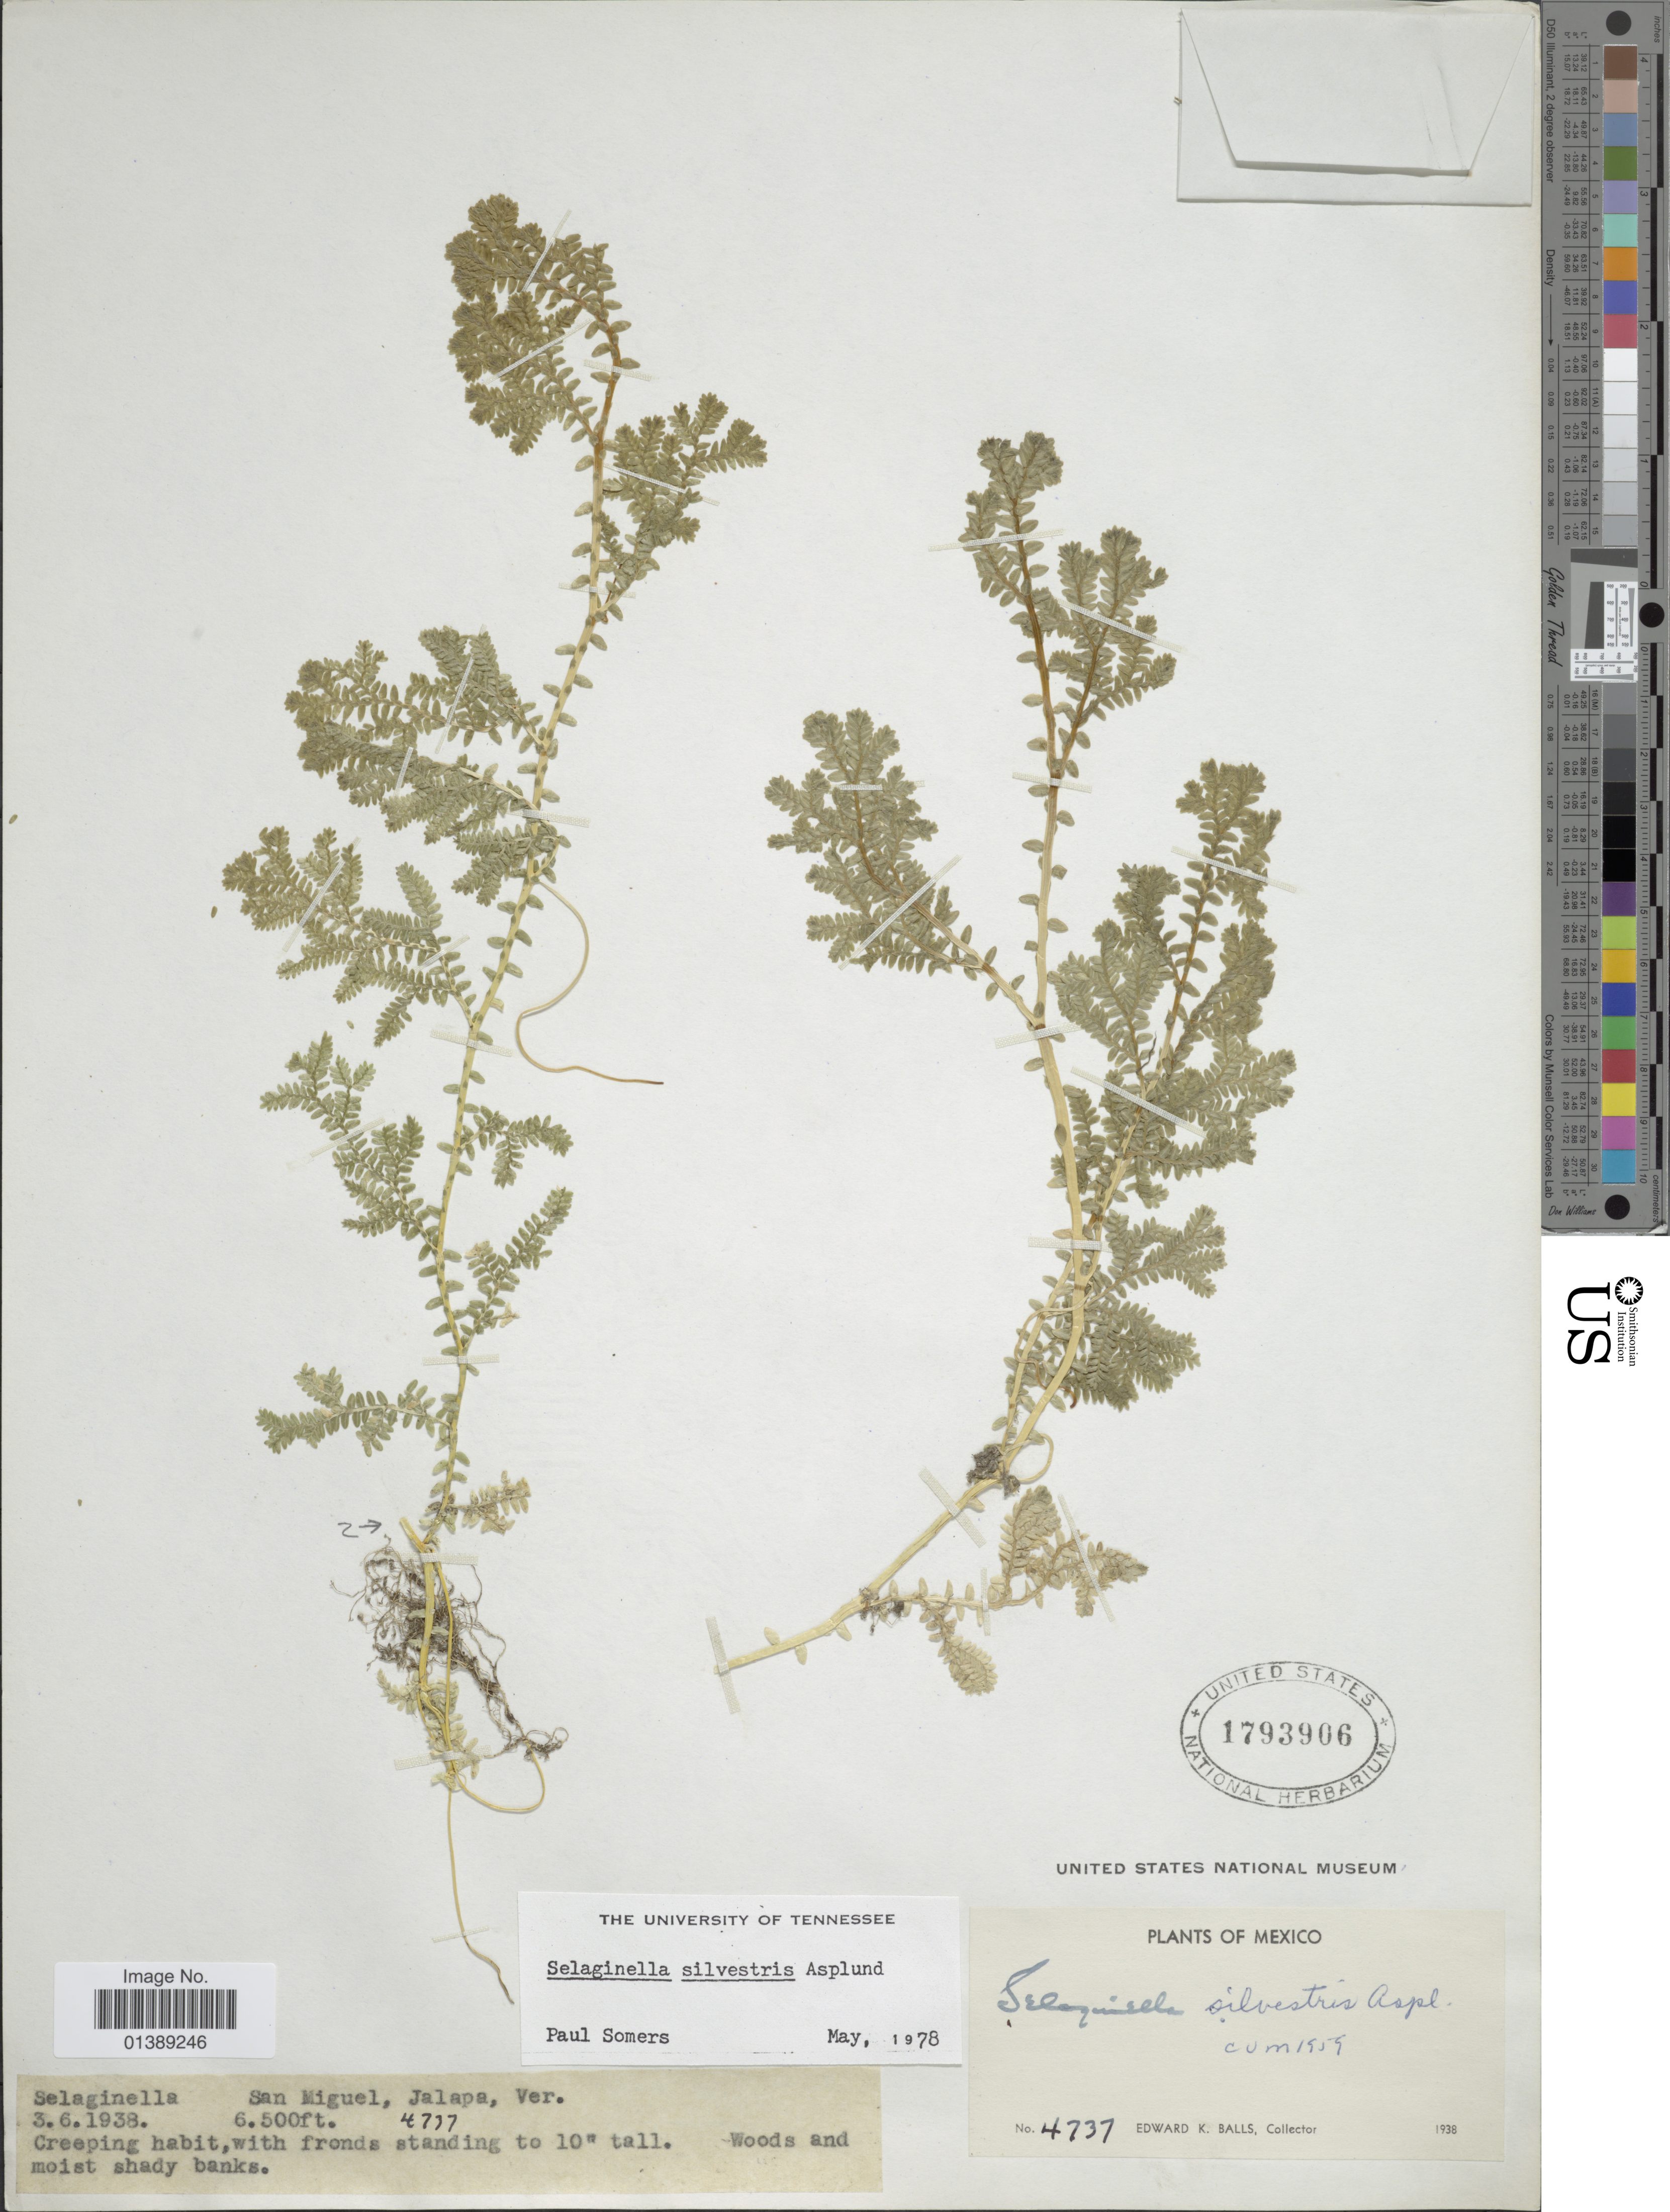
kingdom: Plantae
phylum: Tracheophyta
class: Lycopodiopsida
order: Selaginellales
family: Selaginellaceae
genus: Selaginella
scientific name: Selaginella silvestris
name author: Aspl.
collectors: E. K. Balls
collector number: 4737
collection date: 1938-06-03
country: Mexico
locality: San Miguel, Jalapa, Ver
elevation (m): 1981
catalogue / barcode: US 1793906